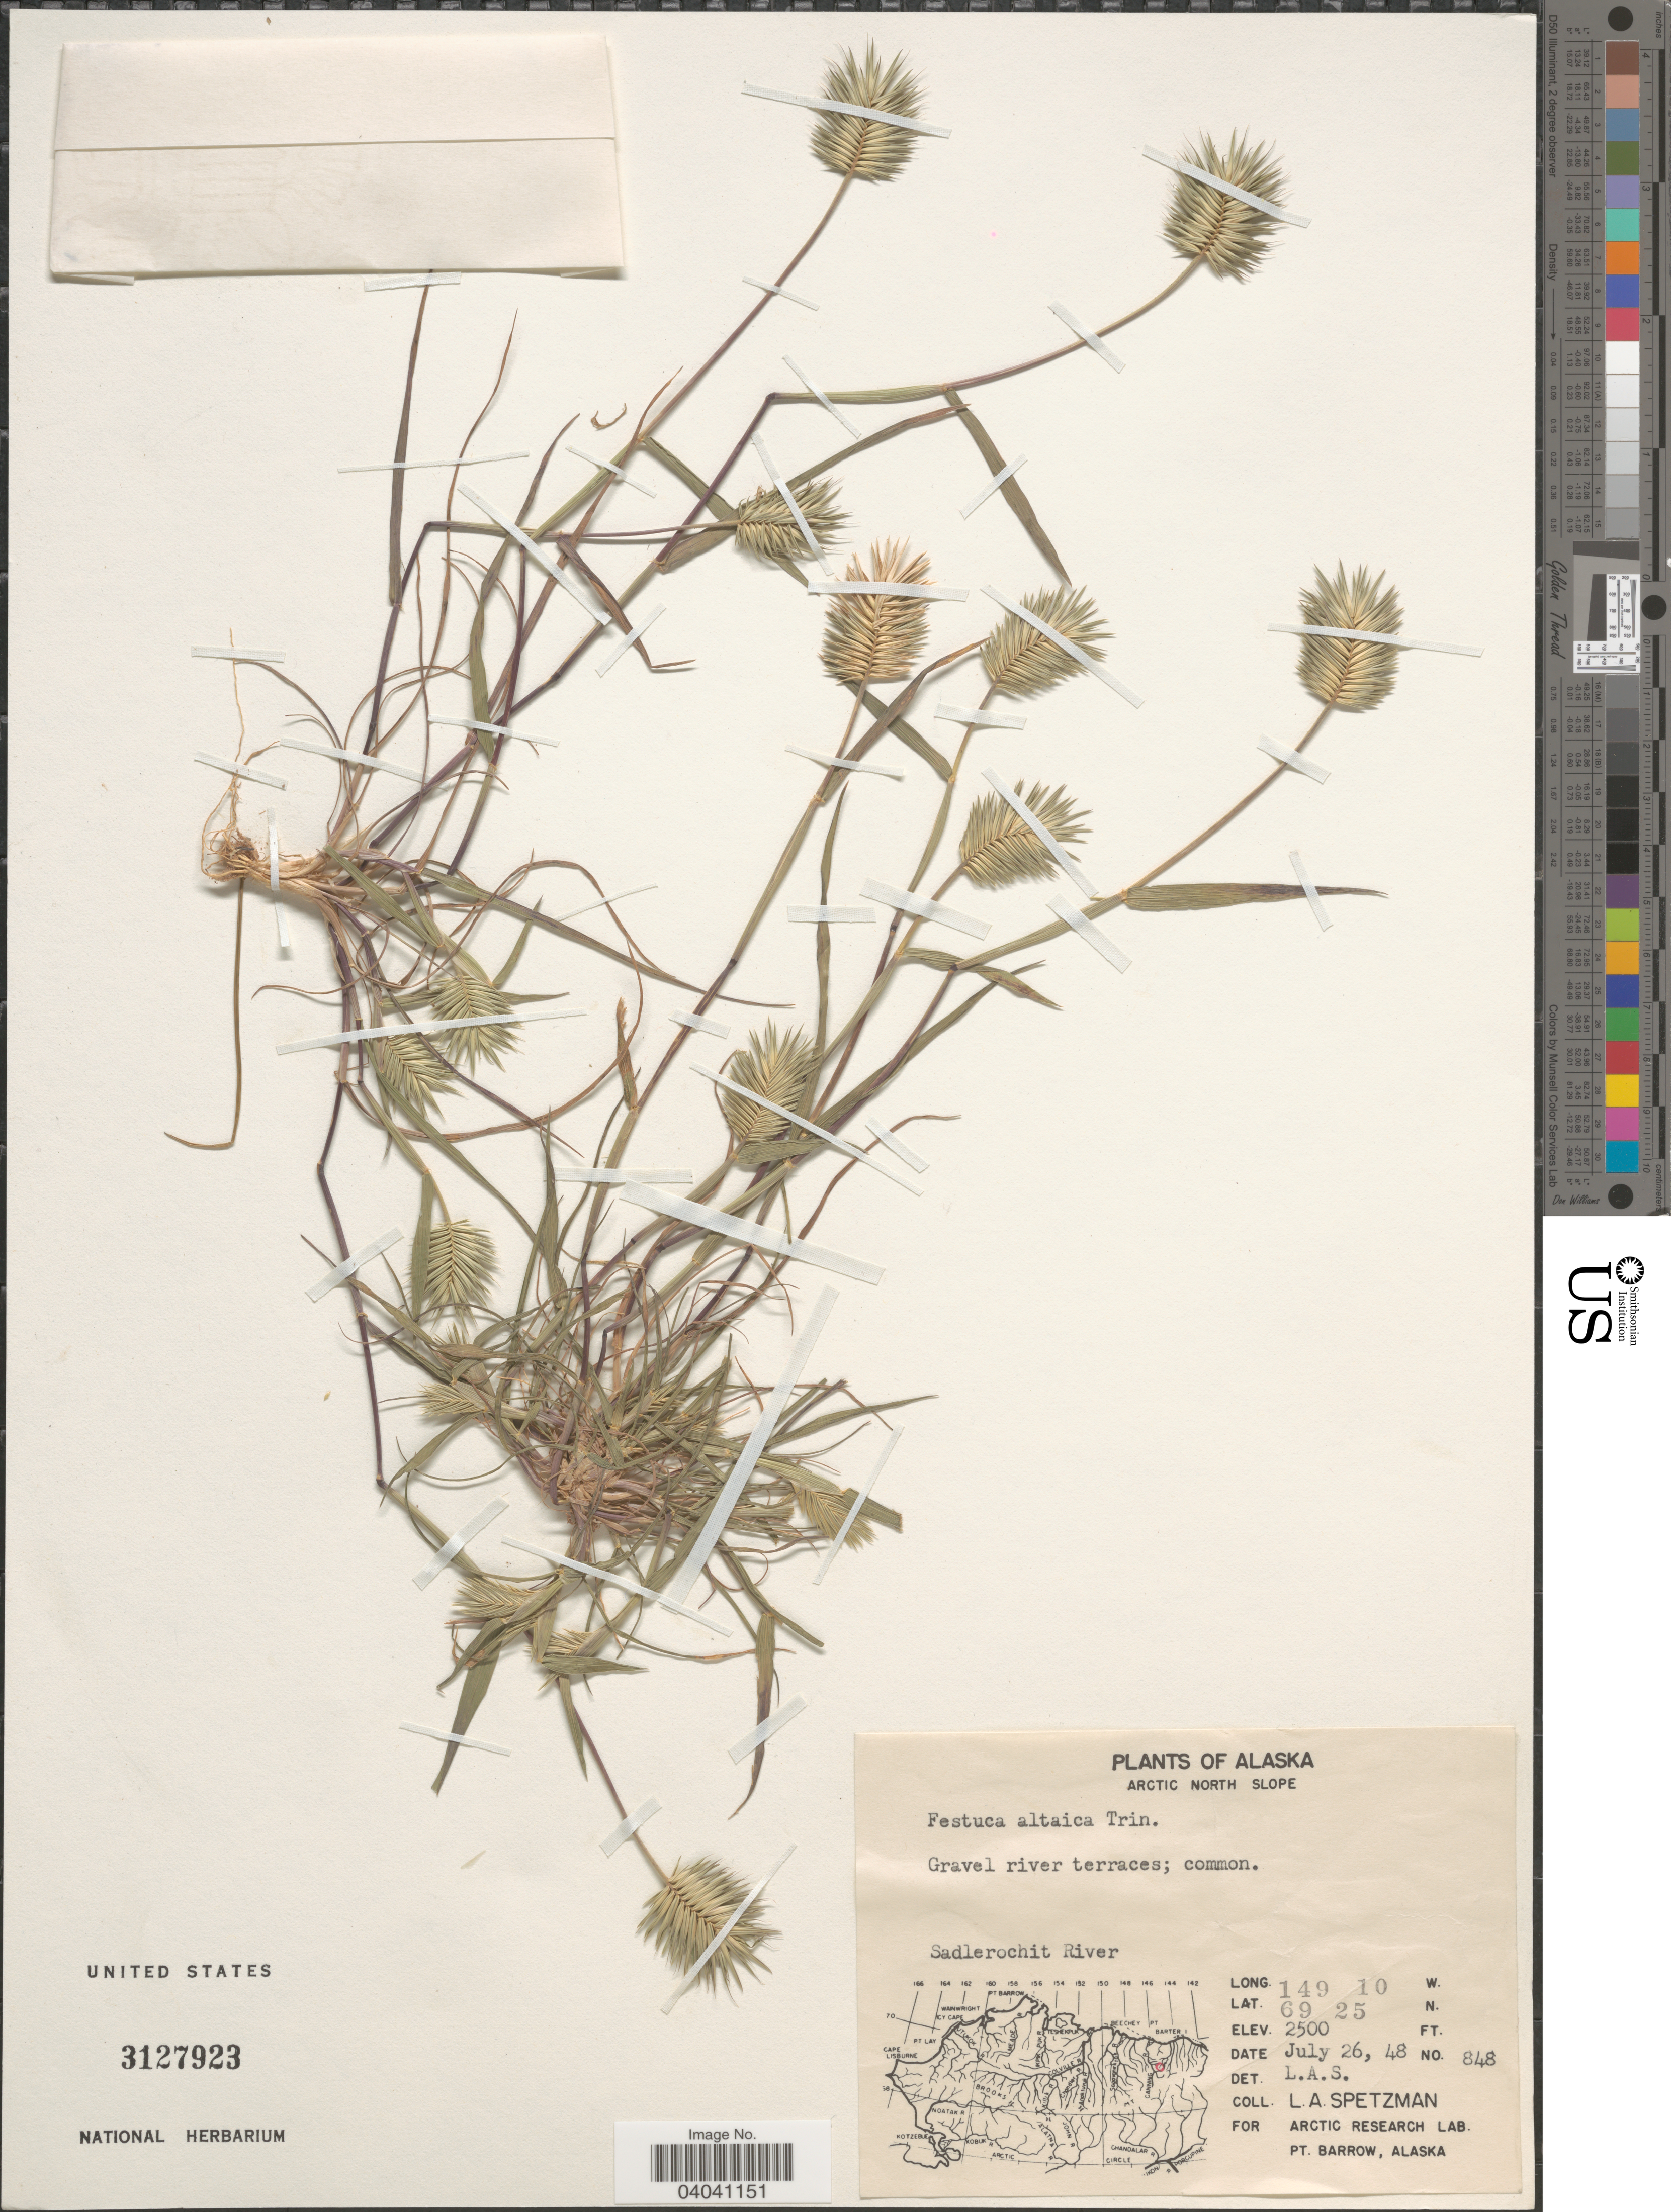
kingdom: Plantae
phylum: Tracheophyta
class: Liliopsida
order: Poales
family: Poaceae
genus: Festuca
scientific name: Festuca altaica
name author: Trin.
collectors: L. Spetzman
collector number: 848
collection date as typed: Transcribed d/m/y: 26/7/48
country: United States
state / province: Alaska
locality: Arctic North Slope. Sadlerochit River.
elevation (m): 762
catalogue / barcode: US 3127923